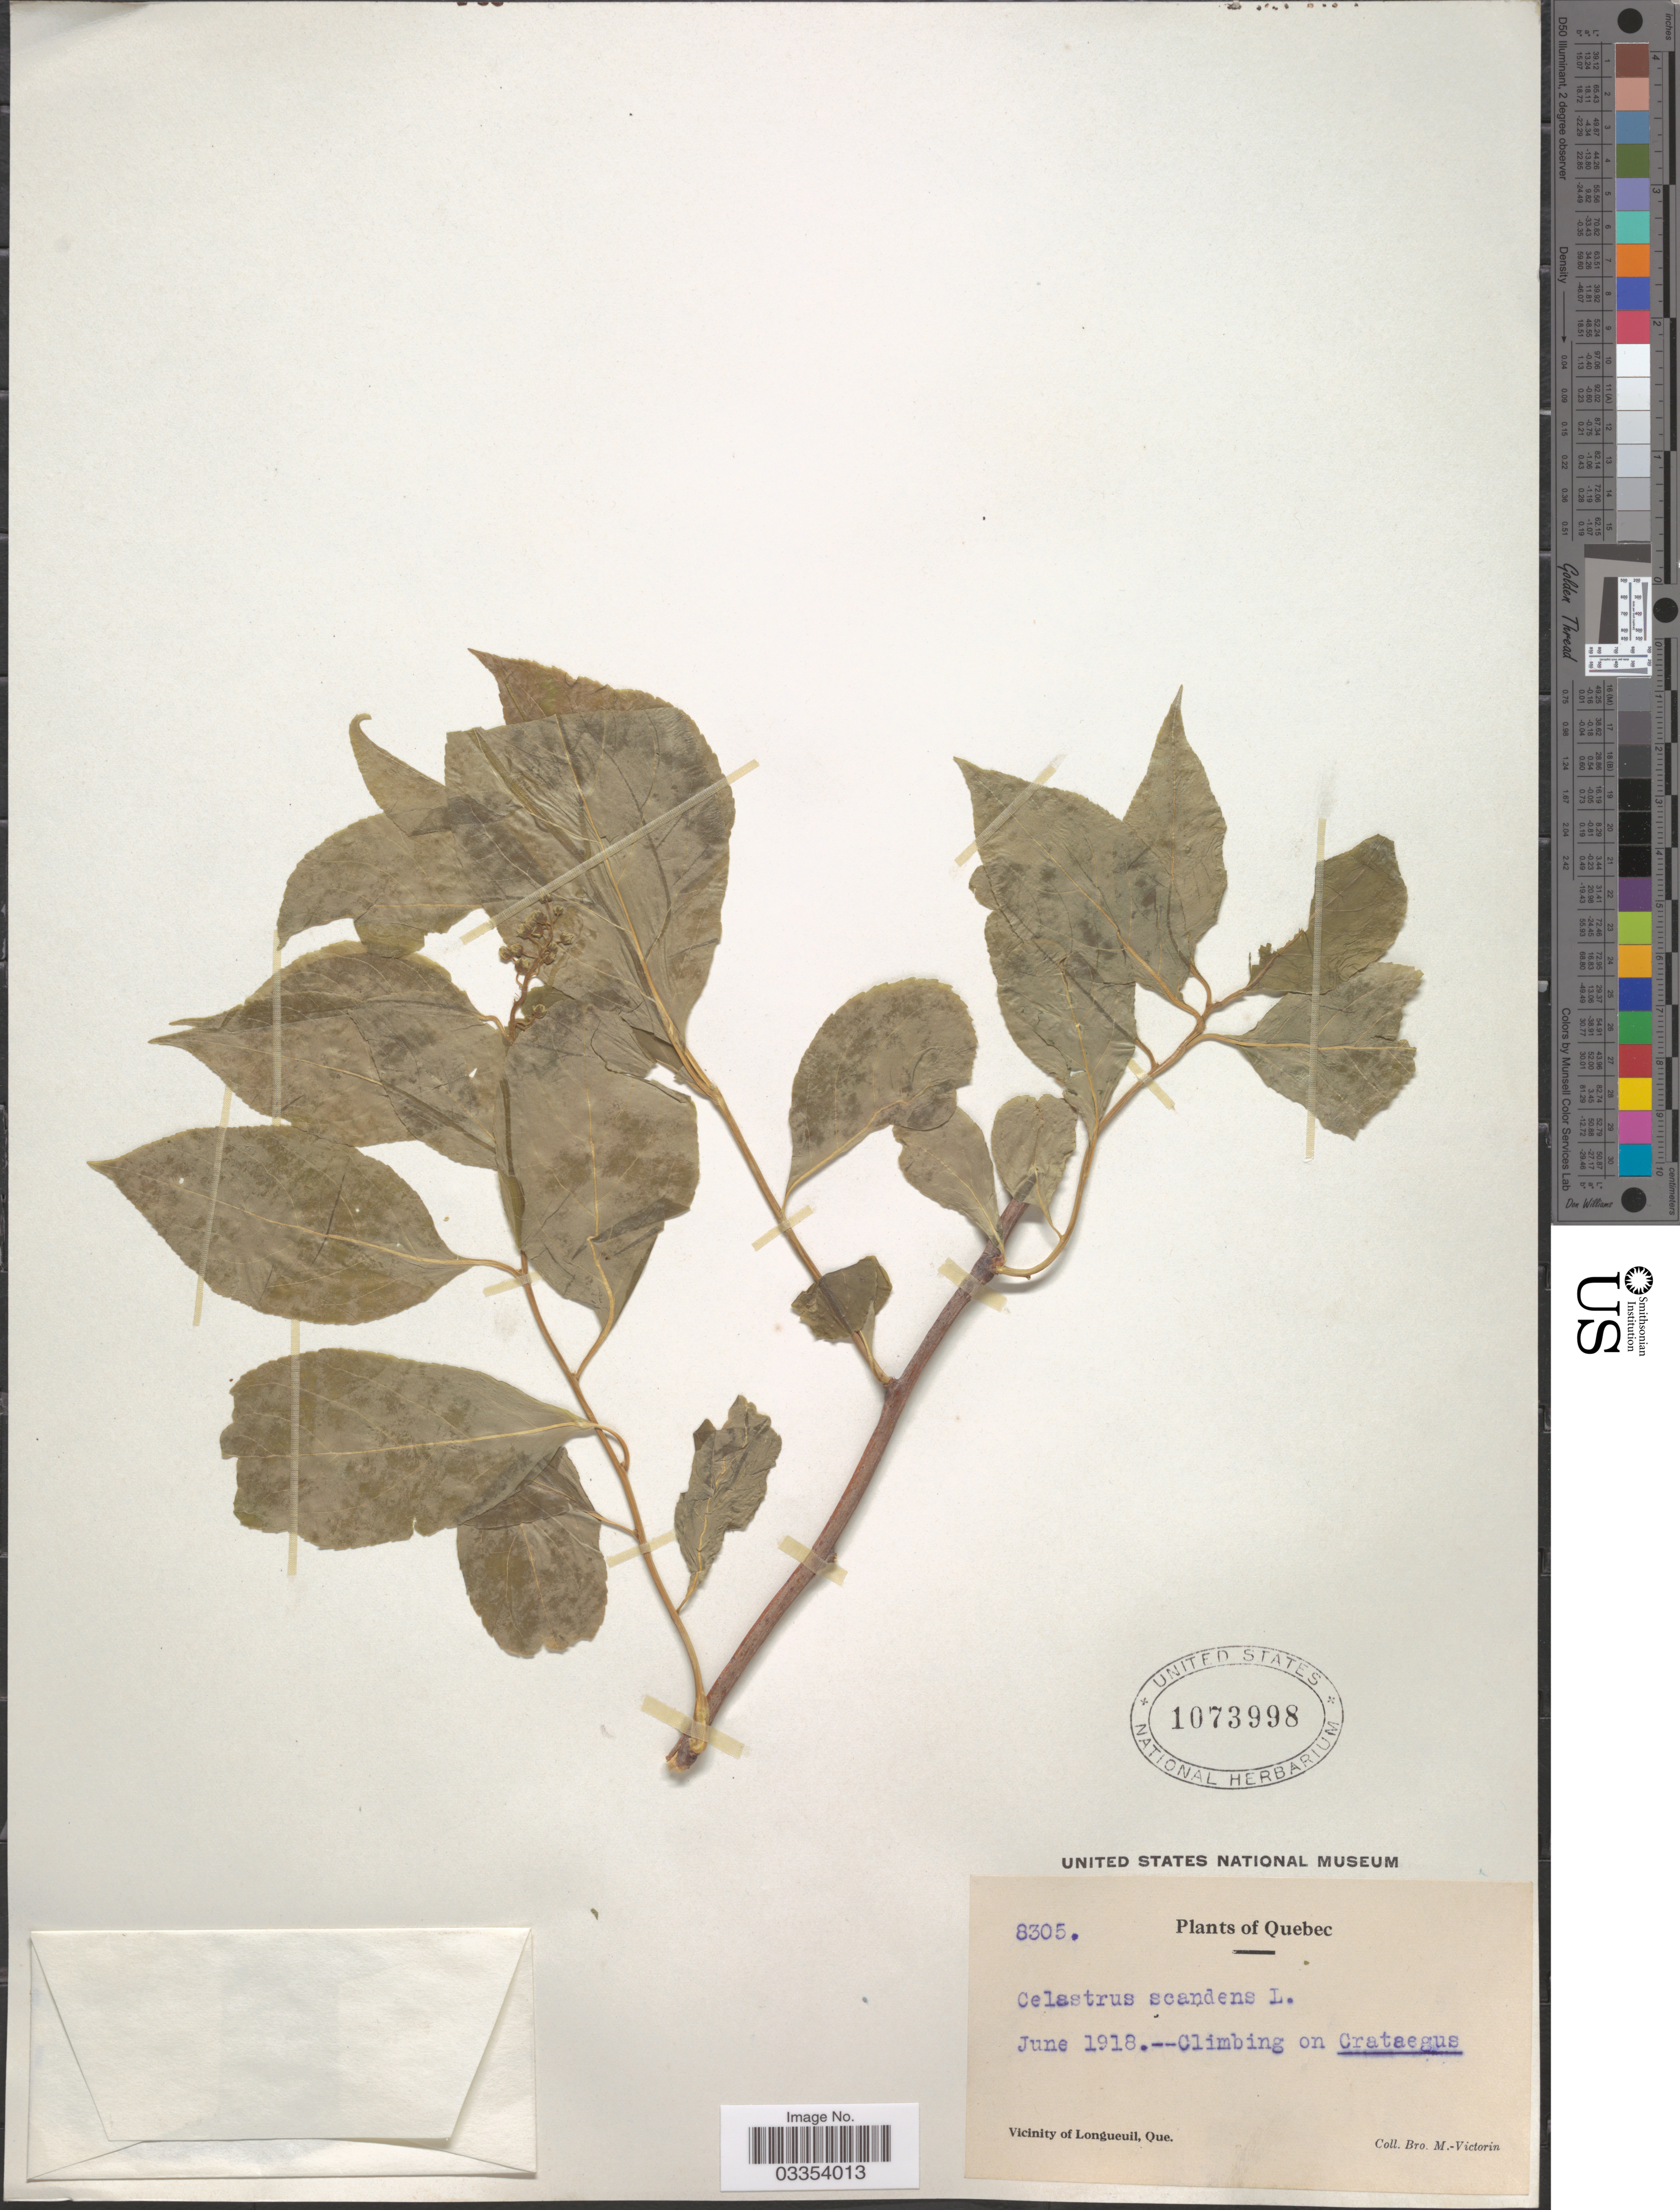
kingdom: Plantae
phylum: Tracheophyta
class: Magnoliopsida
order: Celastrales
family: Celastraceae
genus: Celastrus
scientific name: Celastrus scandens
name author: L.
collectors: Fr. Marie-Victorin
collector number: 8305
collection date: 1918-06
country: Canada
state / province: Quebec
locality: Vicinity of Longueuil.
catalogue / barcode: US 1073998